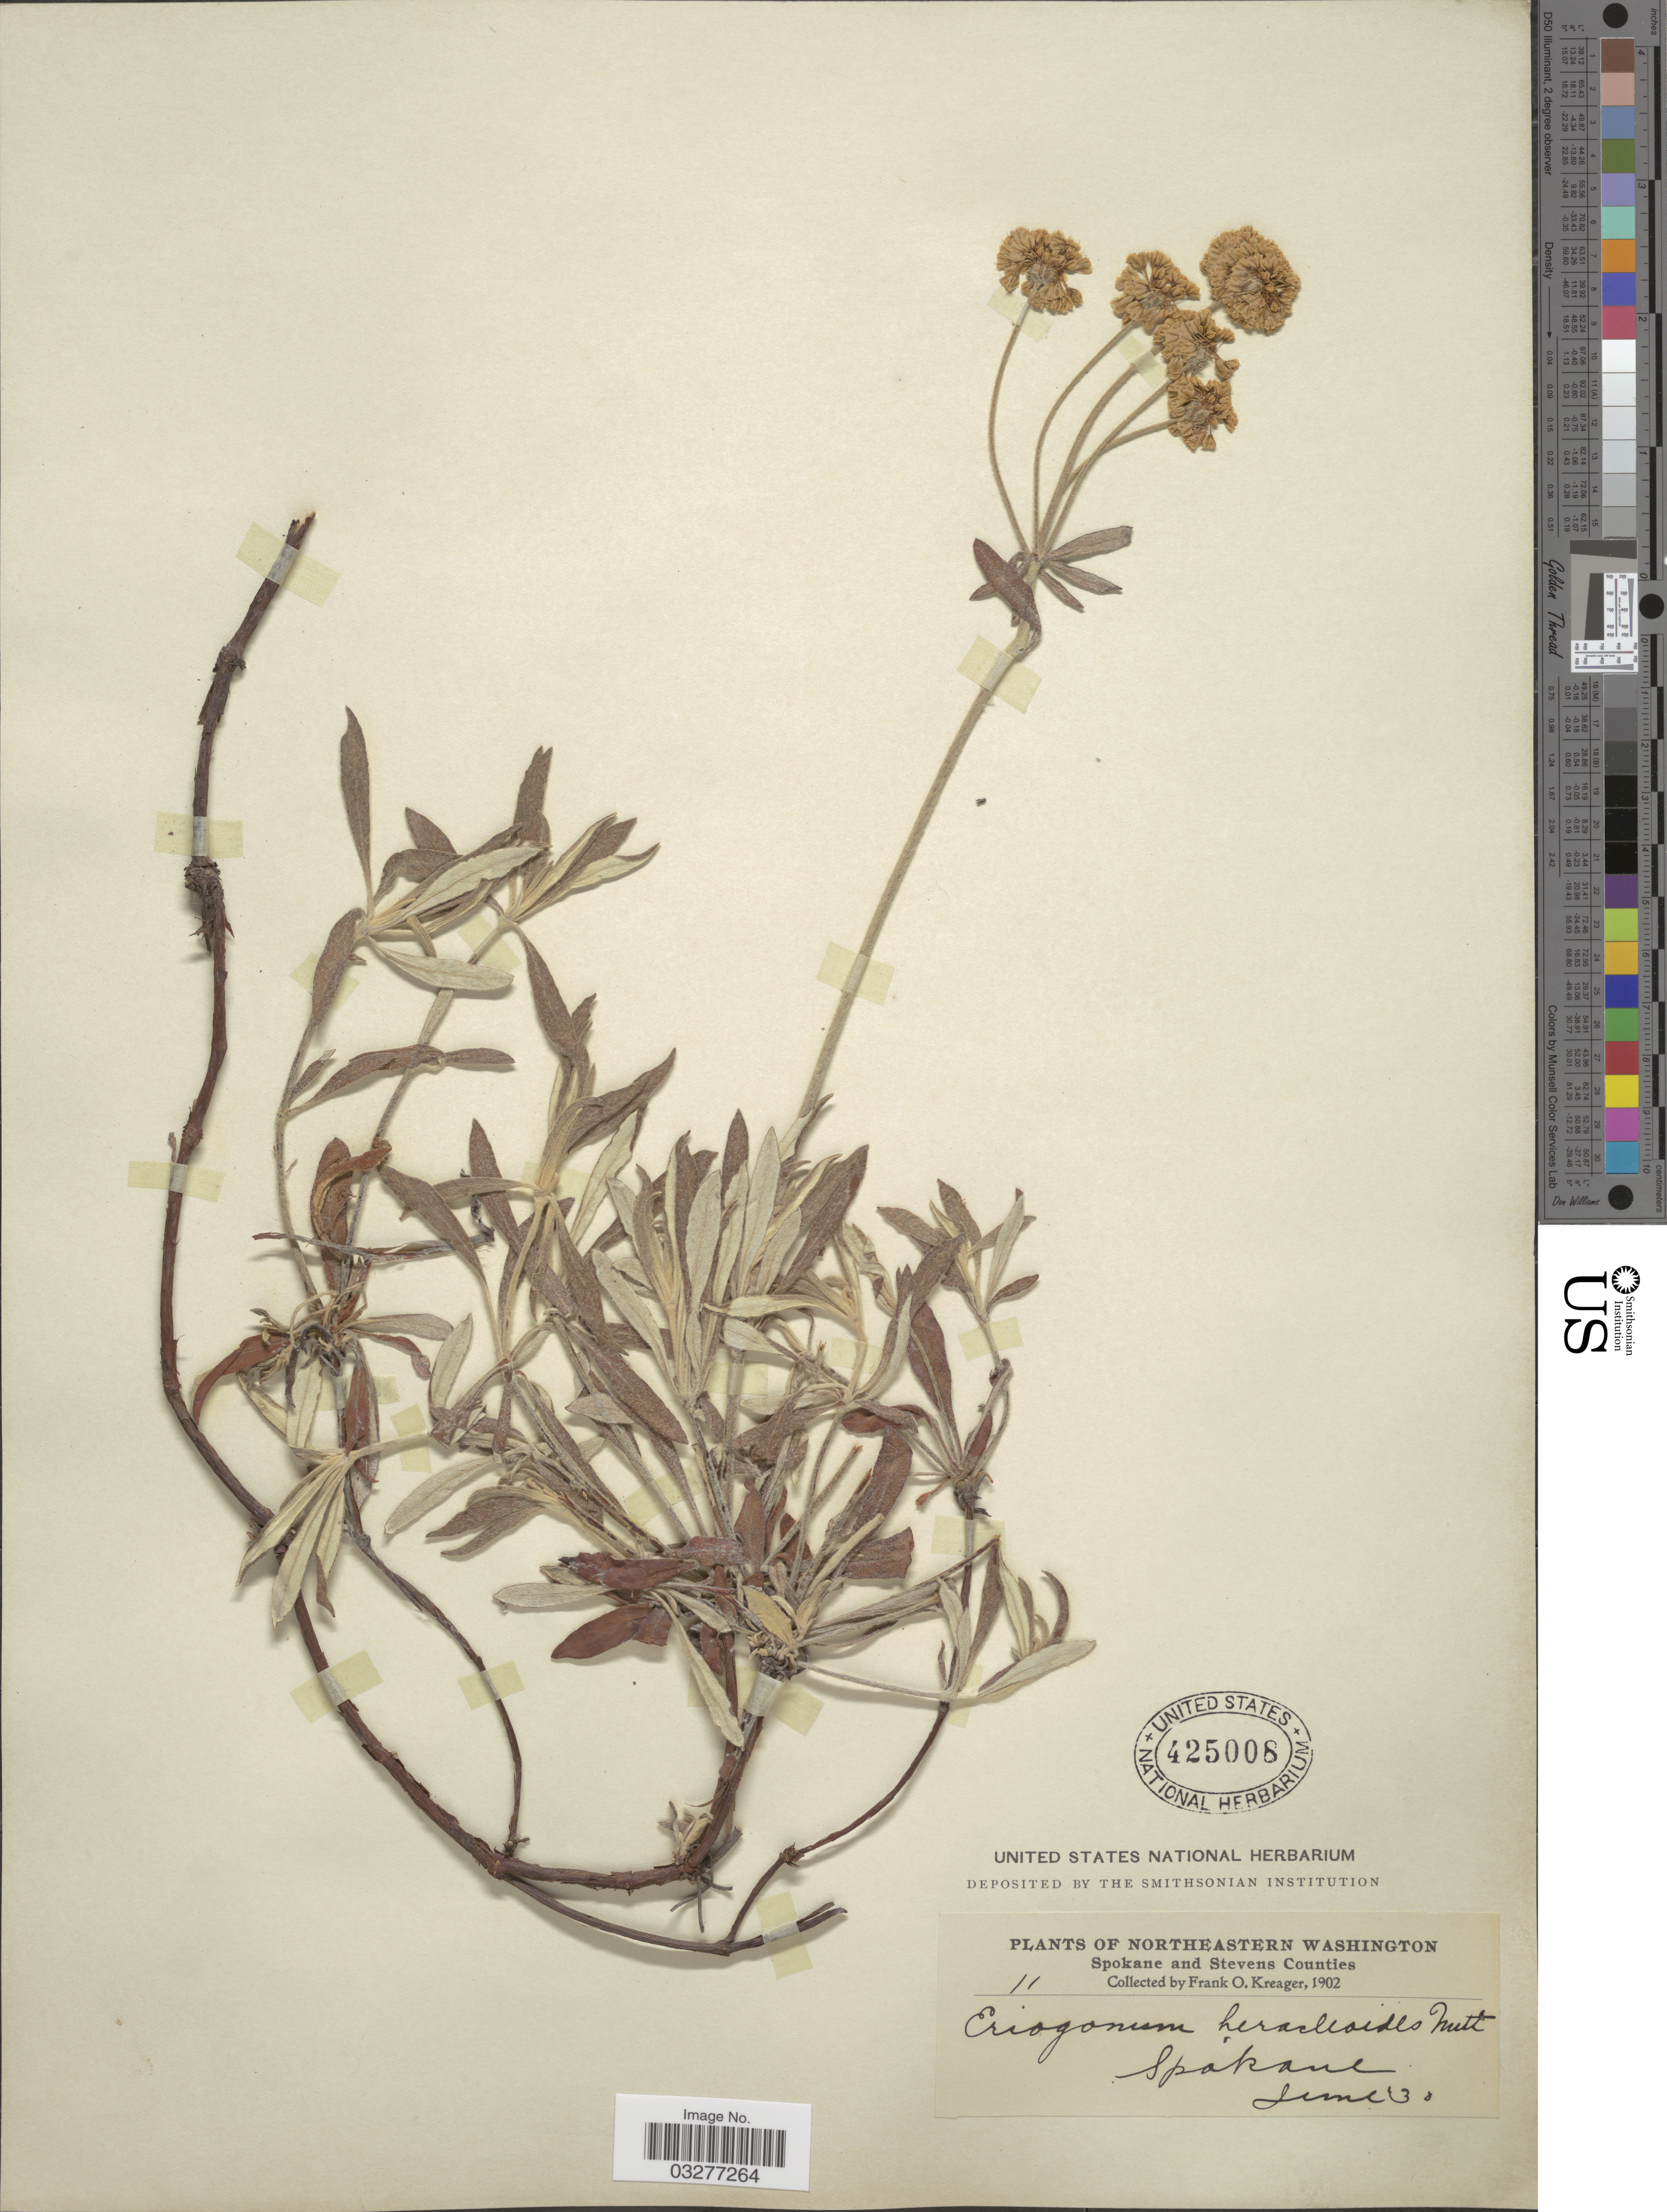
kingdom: Plantae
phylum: Tracheophyta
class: Magnoliopsida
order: Caryophyllales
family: Polygonaceae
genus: Eriogonum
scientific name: Eriogonum heracleoides var. leucophaeum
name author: Reveal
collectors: F. Kreager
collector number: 11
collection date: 1902-06-30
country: United States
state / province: Washington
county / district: Spokane / Stevens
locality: Northeastern Washington. Spokane and Stevens Counties.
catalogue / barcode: US 425008